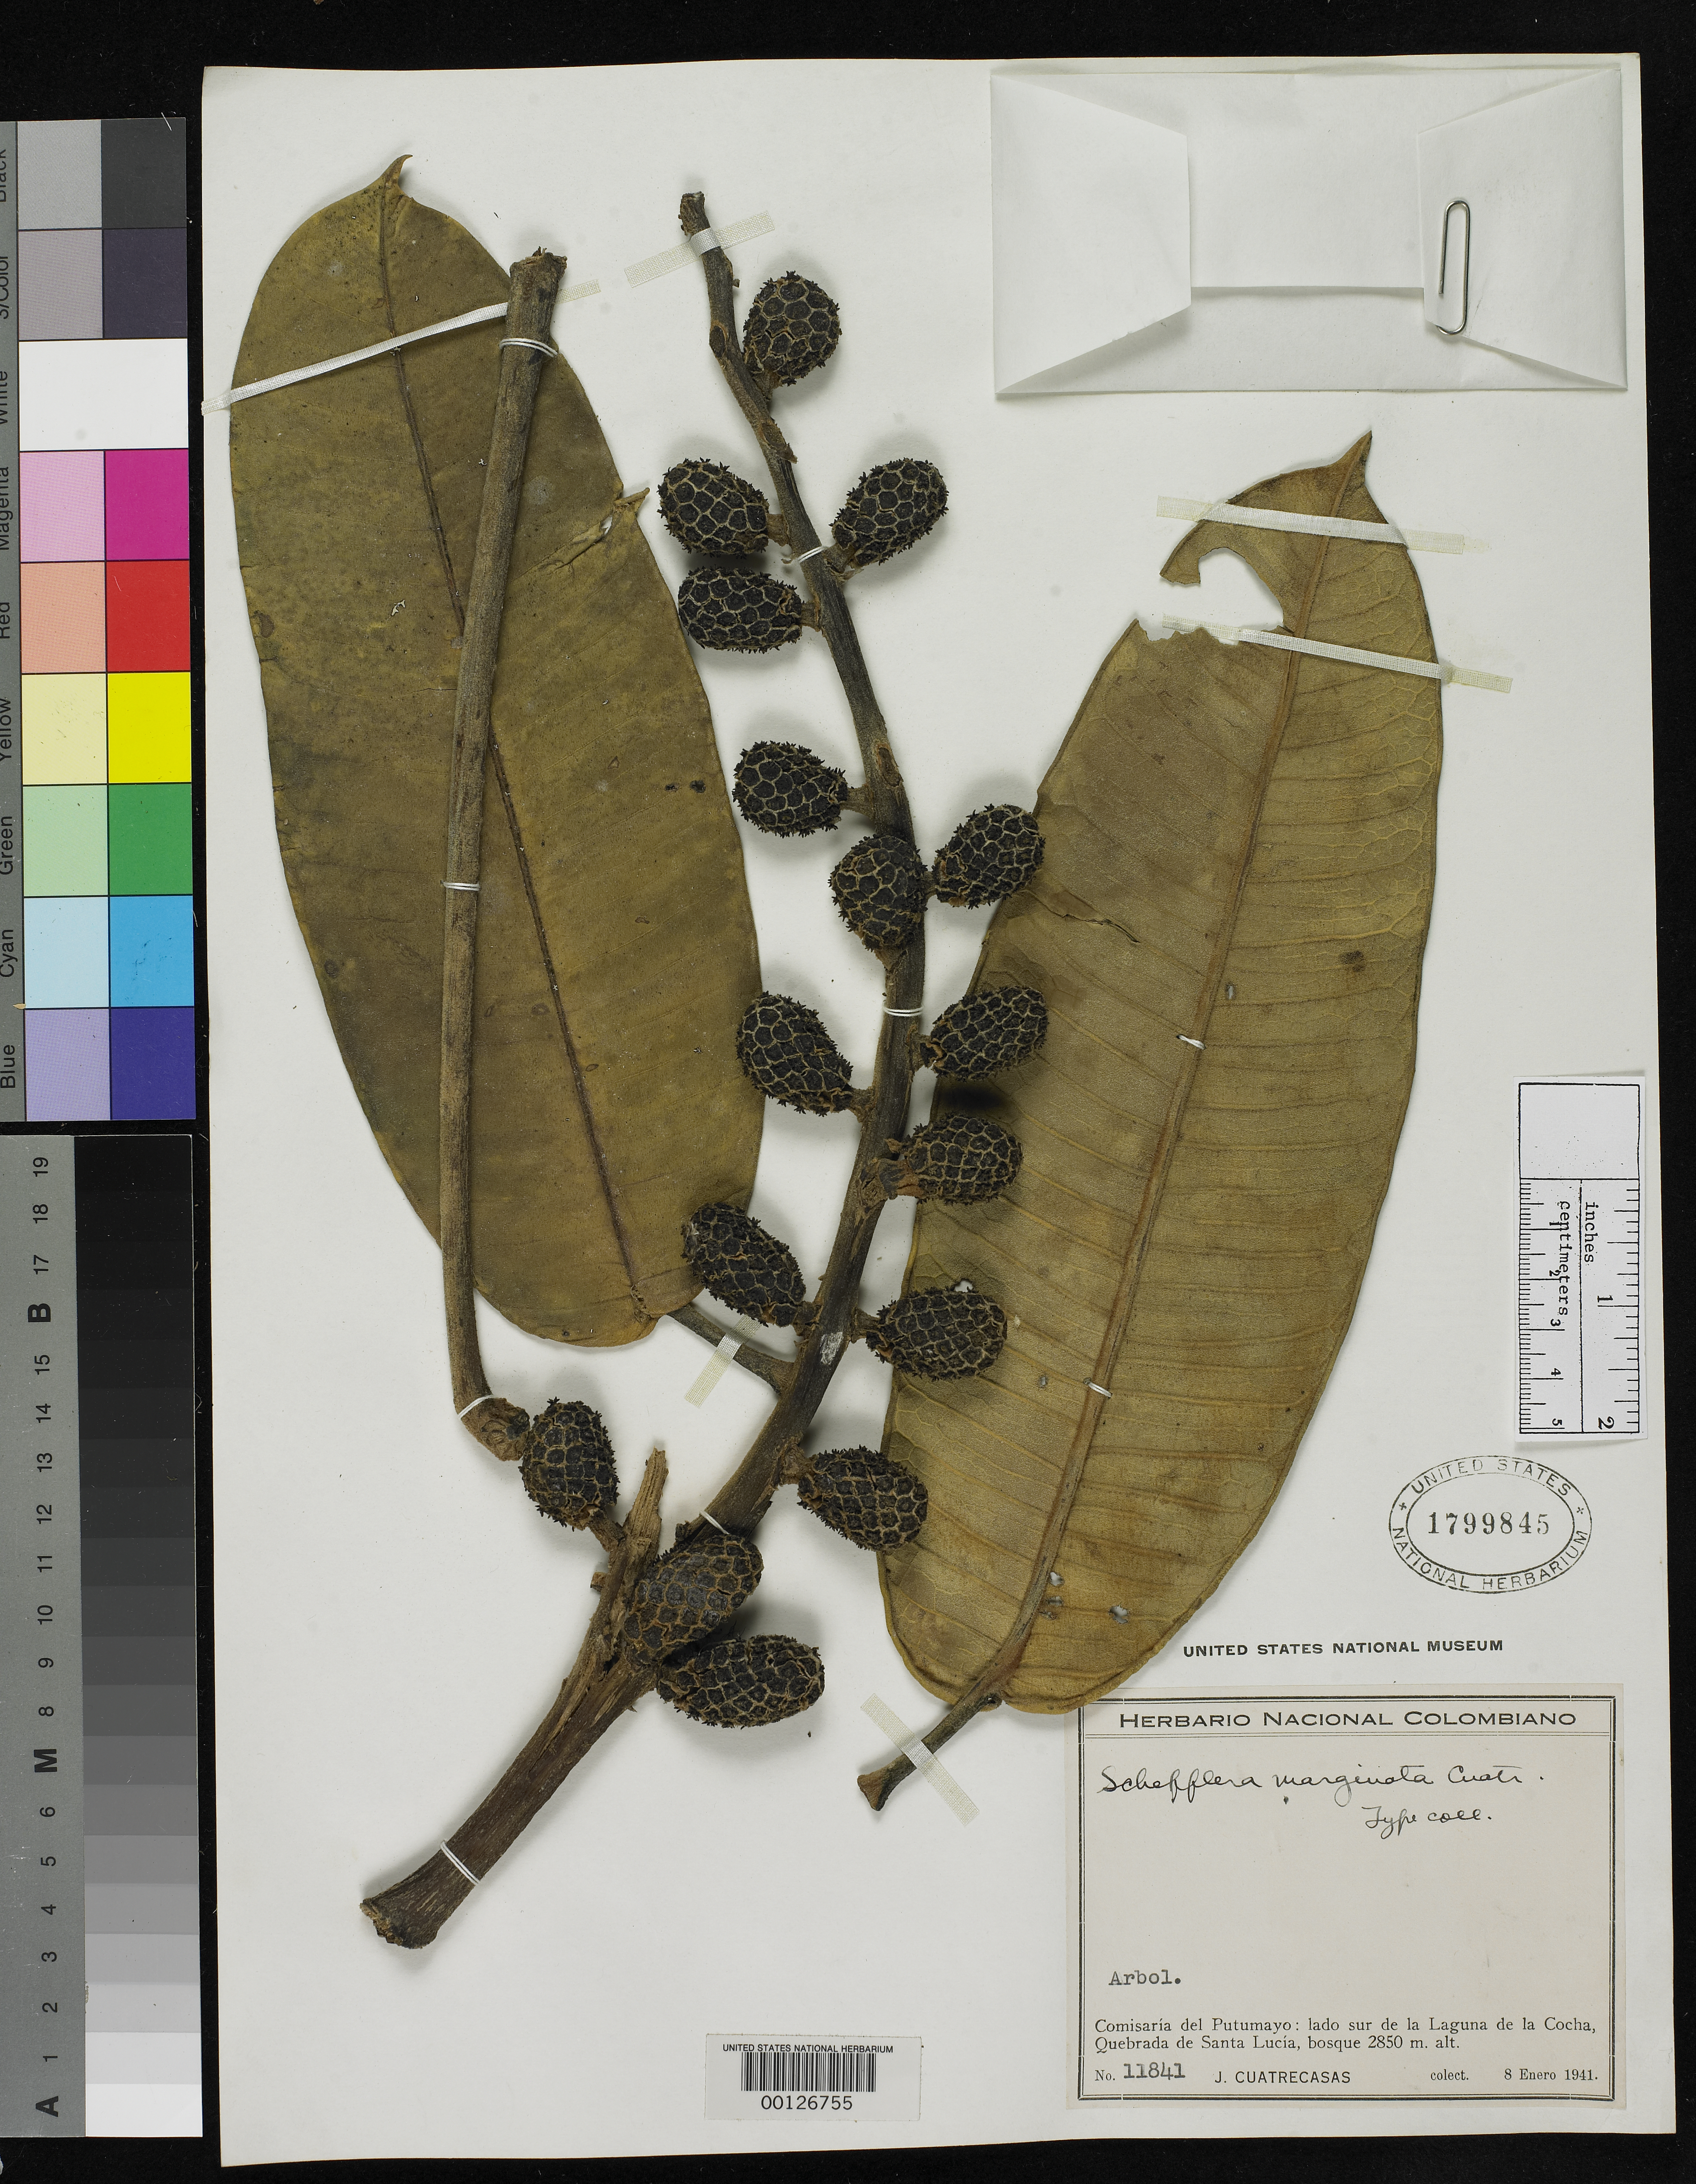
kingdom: Plantae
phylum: Tracheophyta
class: Magnoliopsida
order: Apiales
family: Araliaceae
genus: Schefflera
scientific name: Schefflera marginata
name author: Cuatrec.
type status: Isotype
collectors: J. Cuatrecasas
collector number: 11841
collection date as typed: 08 Jan 1941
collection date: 1941-01-08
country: Colombia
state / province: Putumayo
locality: Lado sur de La Laguna de La Cocha, Quebrada de Santa Lucia.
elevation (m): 2850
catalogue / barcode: US 1799845